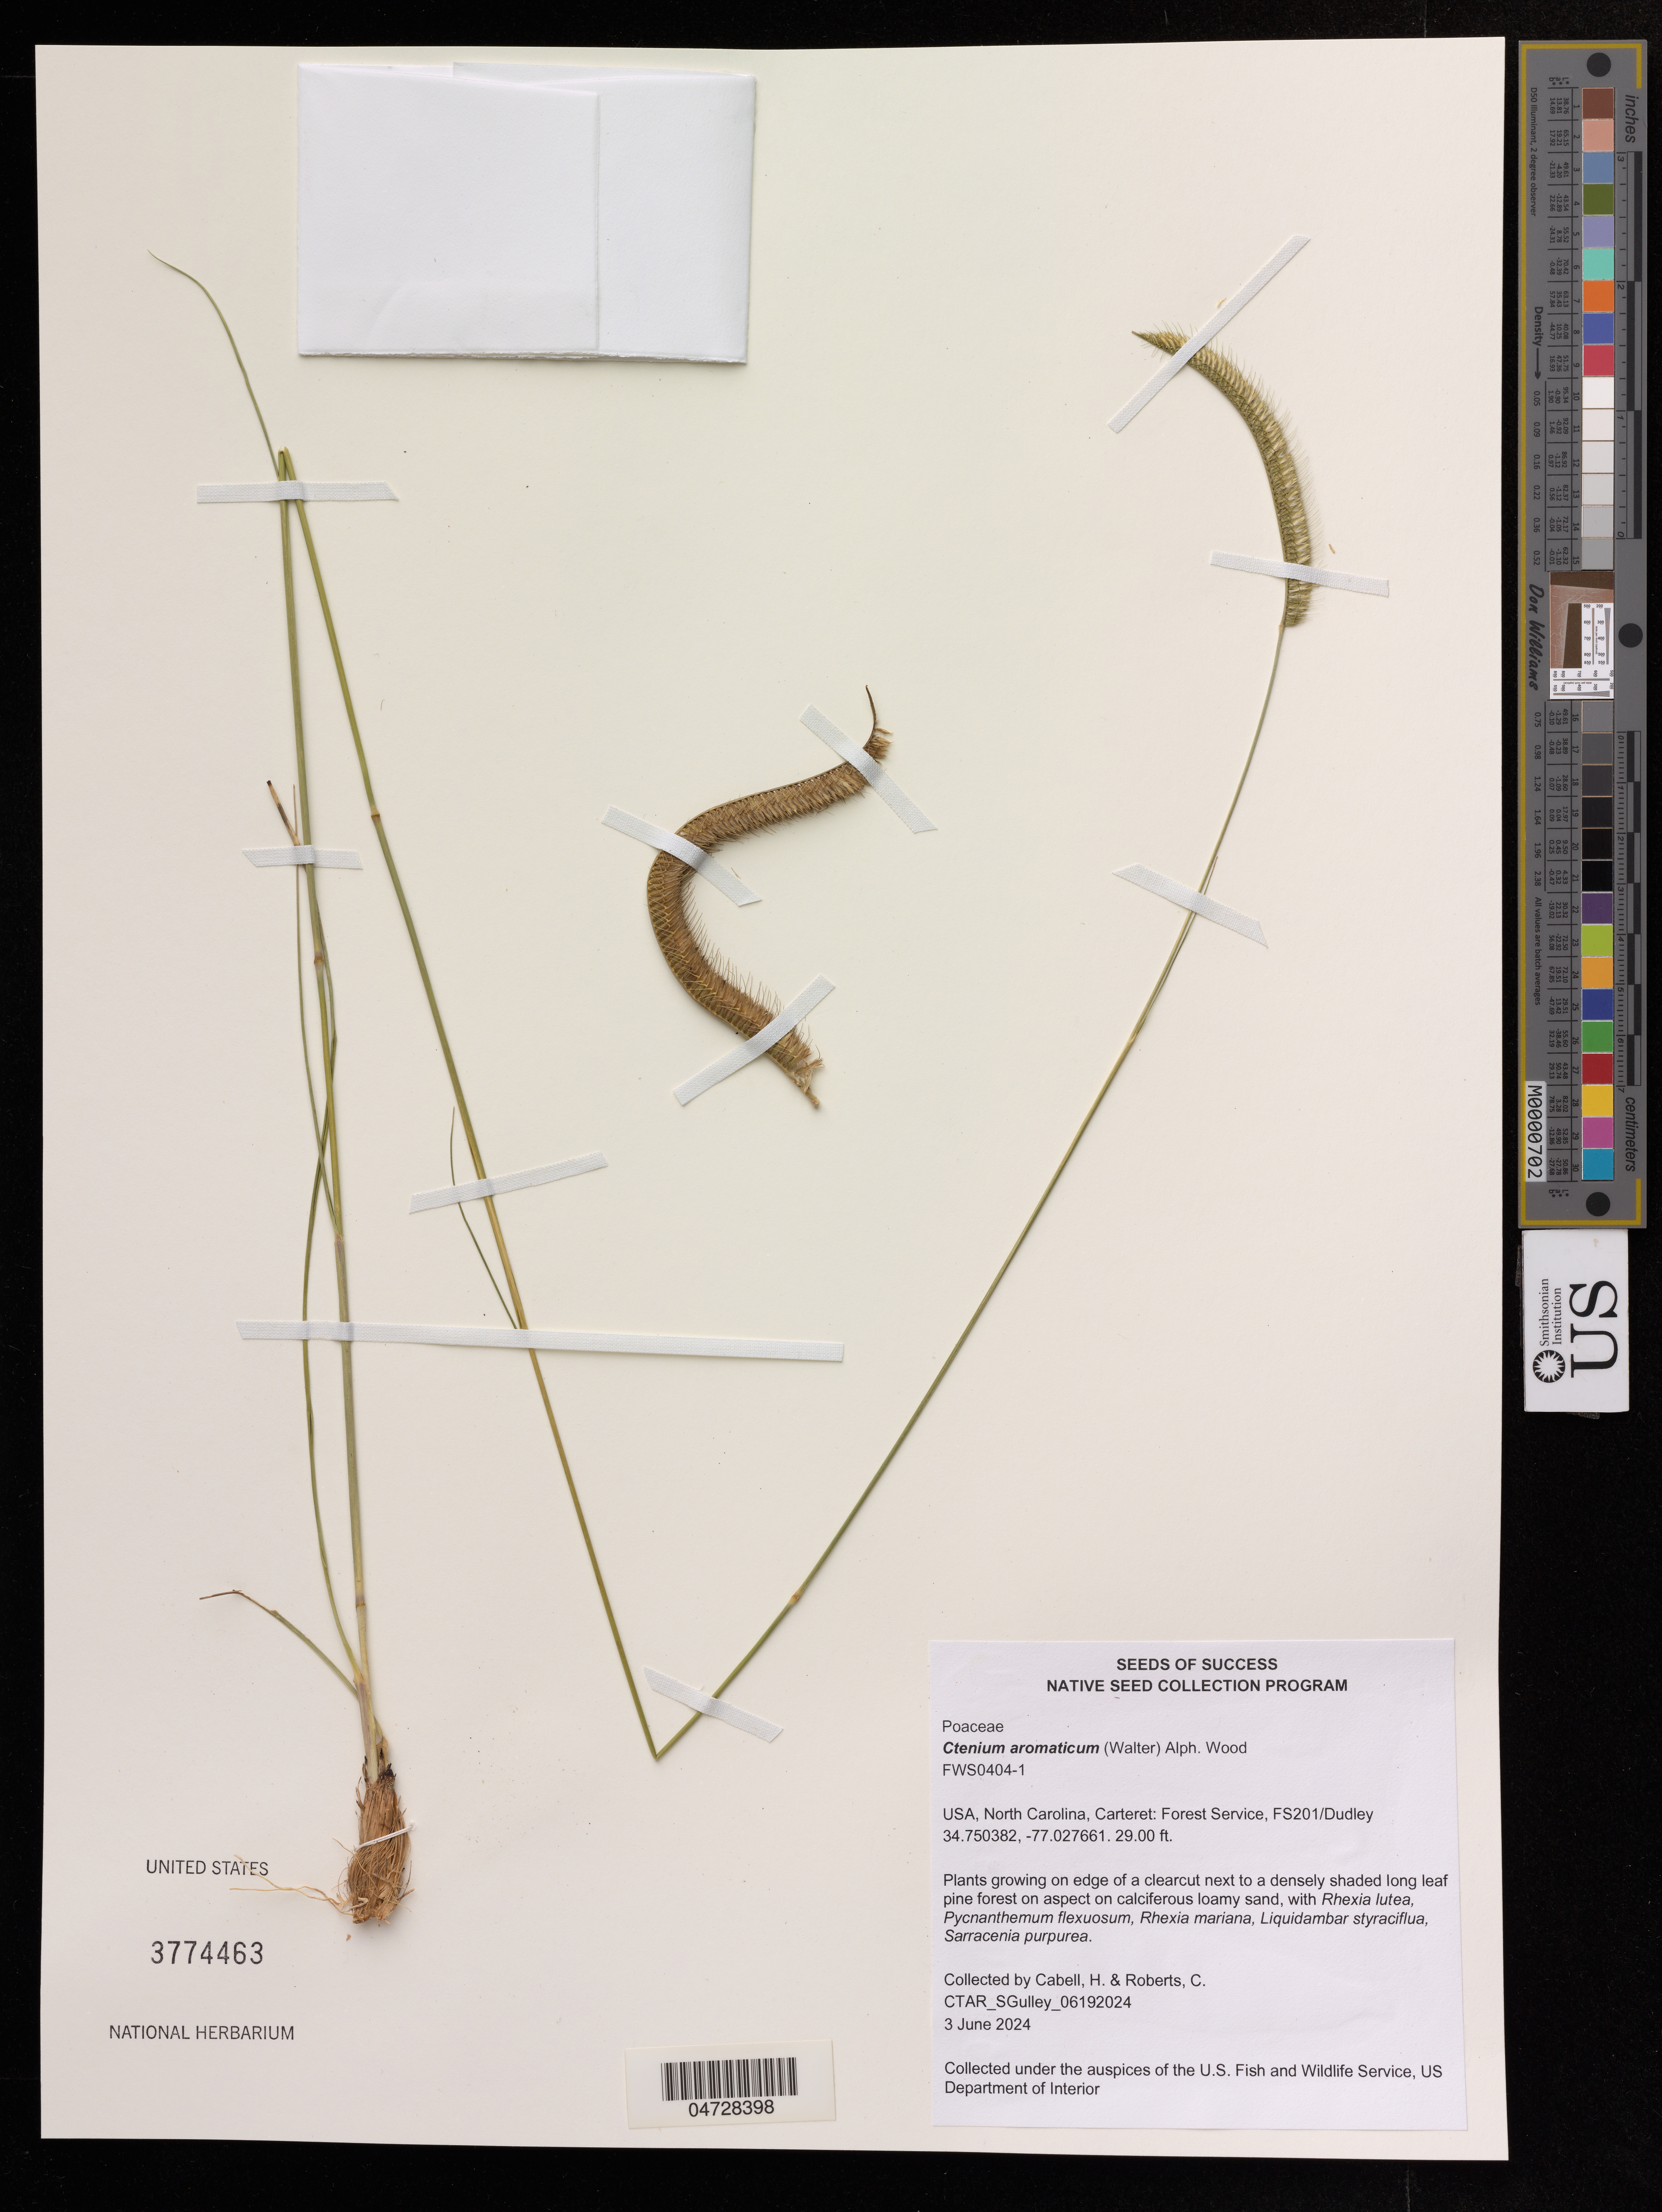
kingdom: Plantae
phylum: Tracheophyta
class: Liliopsida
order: Poales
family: Poaceae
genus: Ctenium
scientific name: Ctenium aromaticum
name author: (Walter) Alph. Wood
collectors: H. Cabell & C. Roberts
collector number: CTAR_Sgulley_06192024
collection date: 2024-06-03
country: United States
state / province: North Carolina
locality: Carteret: Forest Service.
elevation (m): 9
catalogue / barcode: US 3774463